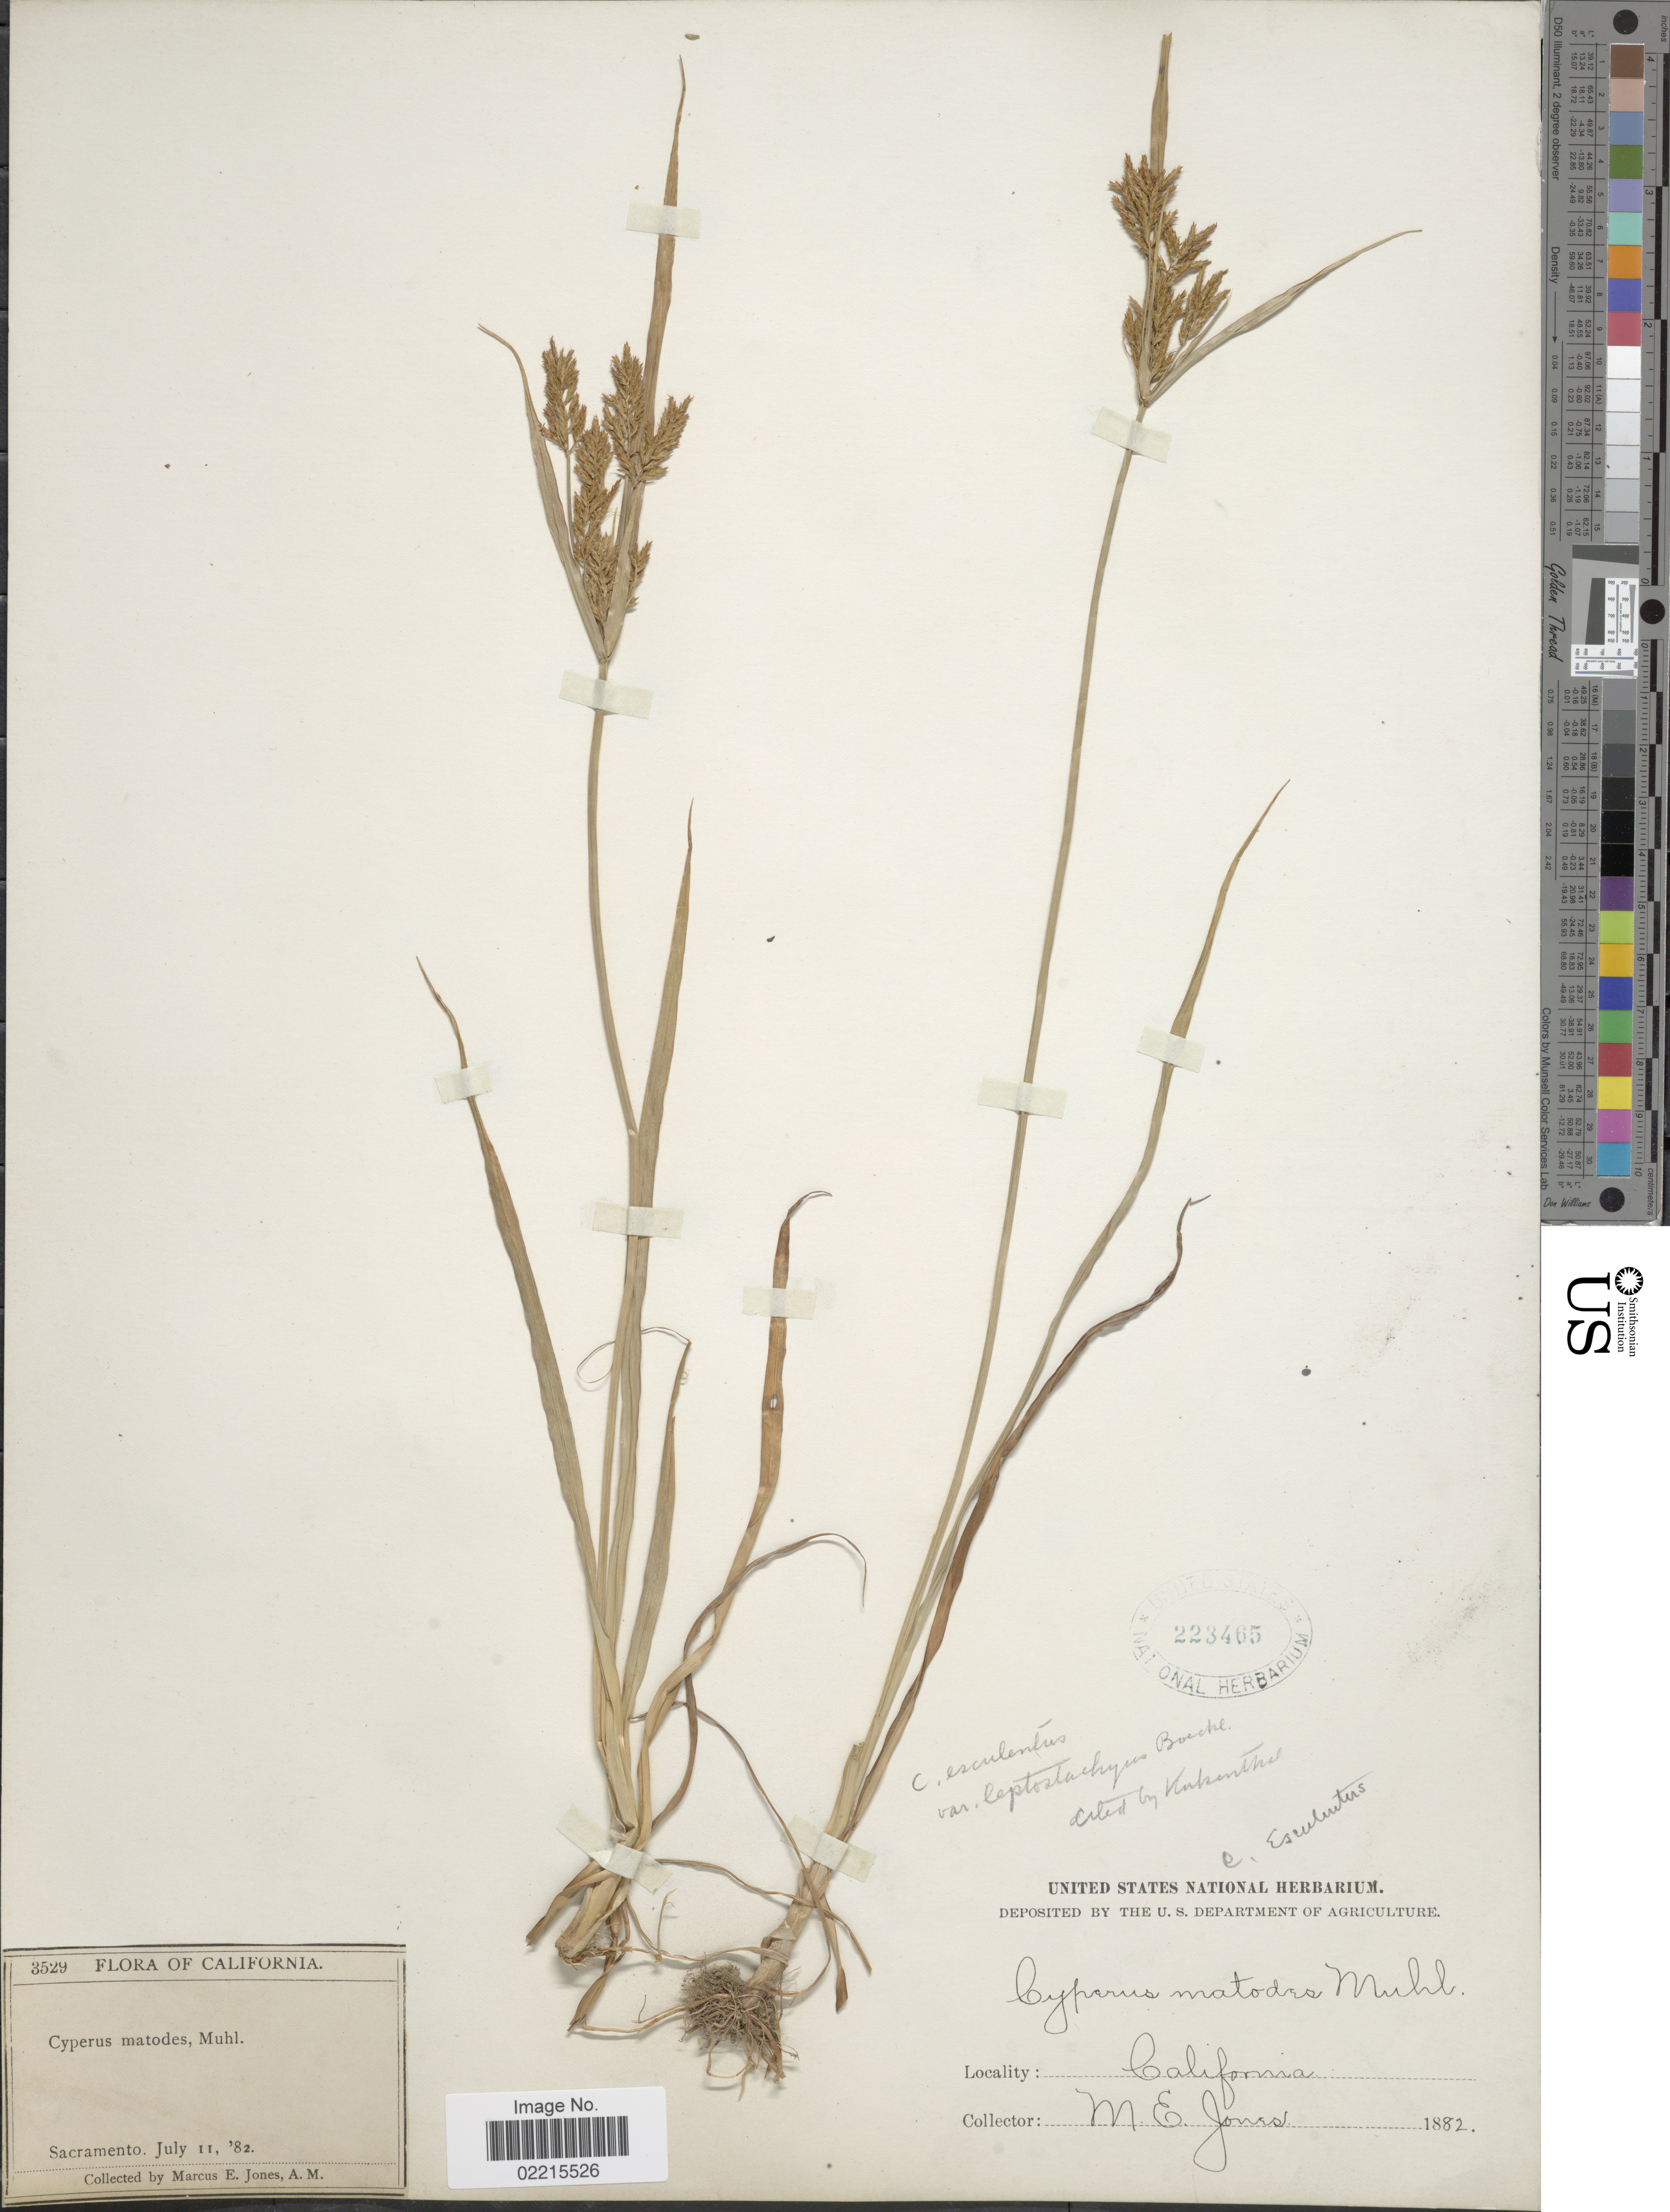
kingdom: Plantae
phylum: Tracheophyta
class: Liliopsida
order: Poales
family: Cyperaceae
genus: Cyperus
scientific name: Cyperus esculentus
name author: L.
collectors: M. E. Jones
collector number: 3529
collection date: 1882-07-11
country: United States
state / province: California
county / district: Sacramento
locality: Sacramento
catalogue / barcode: US 223465